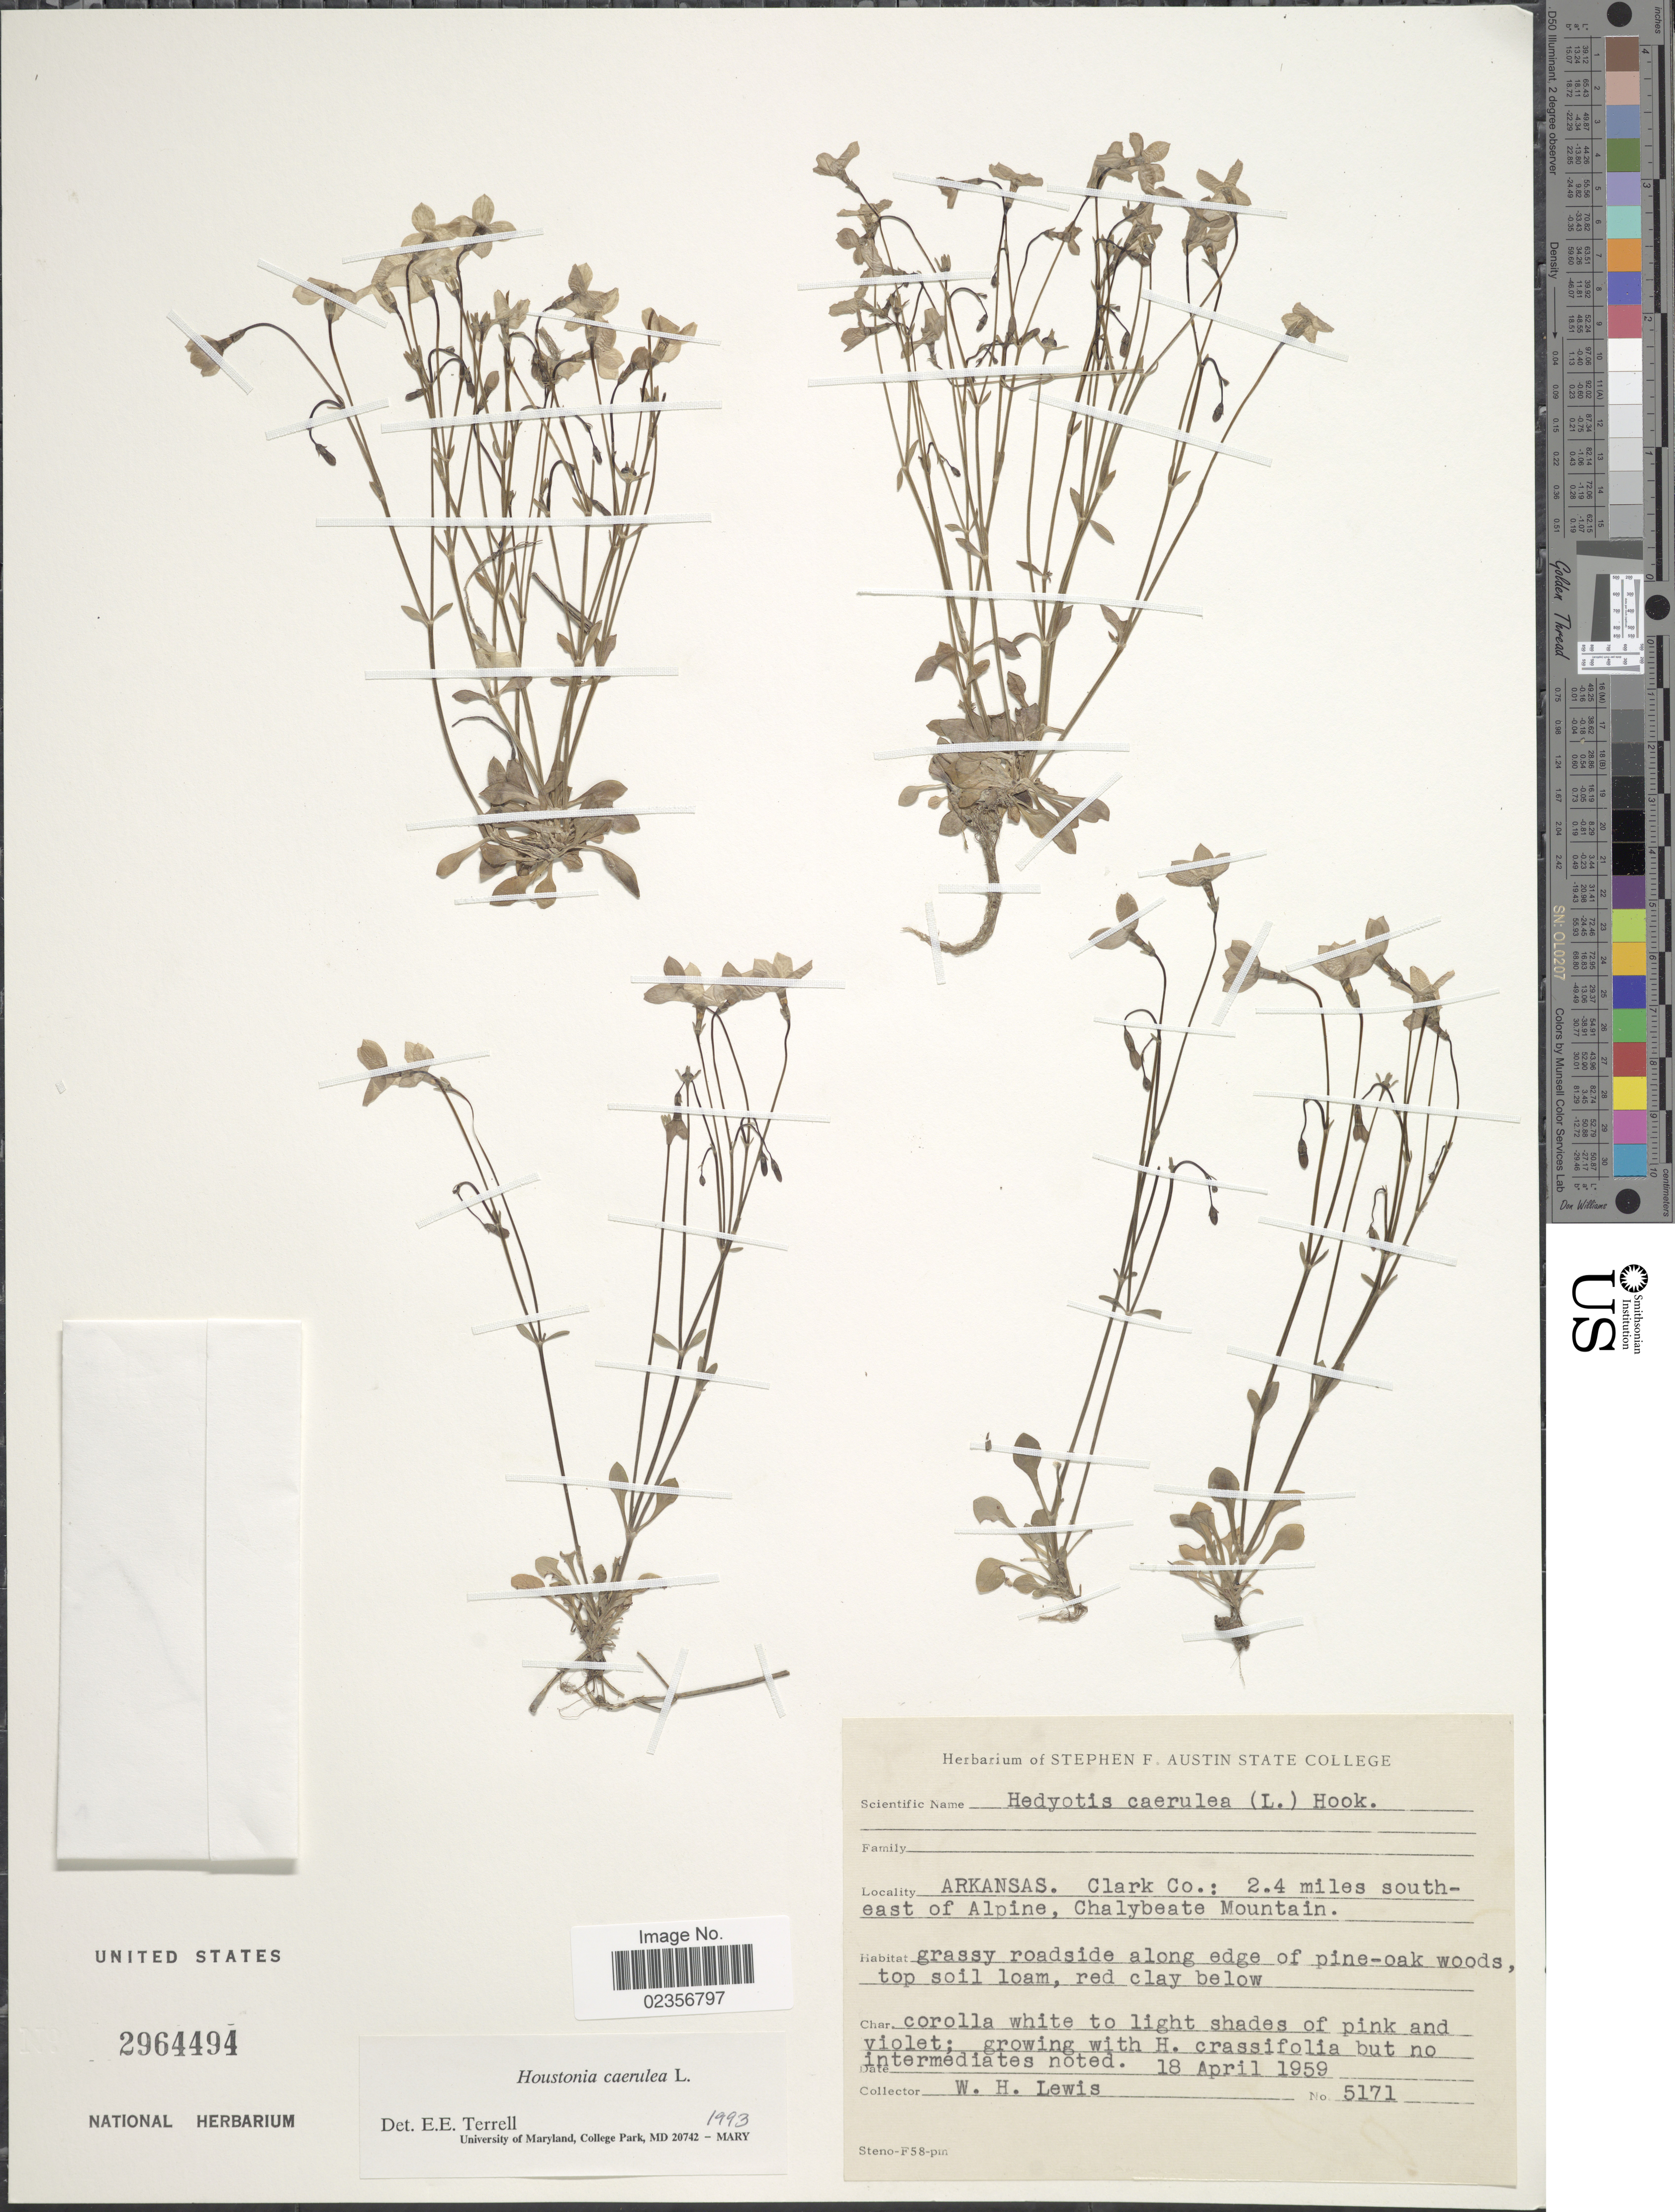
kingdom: Plantae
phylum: Tracheophyta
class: Magnoliopsida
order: Gentianales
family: Rubiaceae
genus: Houstonia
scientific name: Houstonia caerulea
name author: L.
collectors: W. H. Lewis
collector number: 5171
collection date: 1959-04-18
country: United States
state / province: Arkansas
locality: Clark Co.: 2.4 miles southeast of Alpine, Chalybeate Mountain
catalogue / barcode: US 2964494